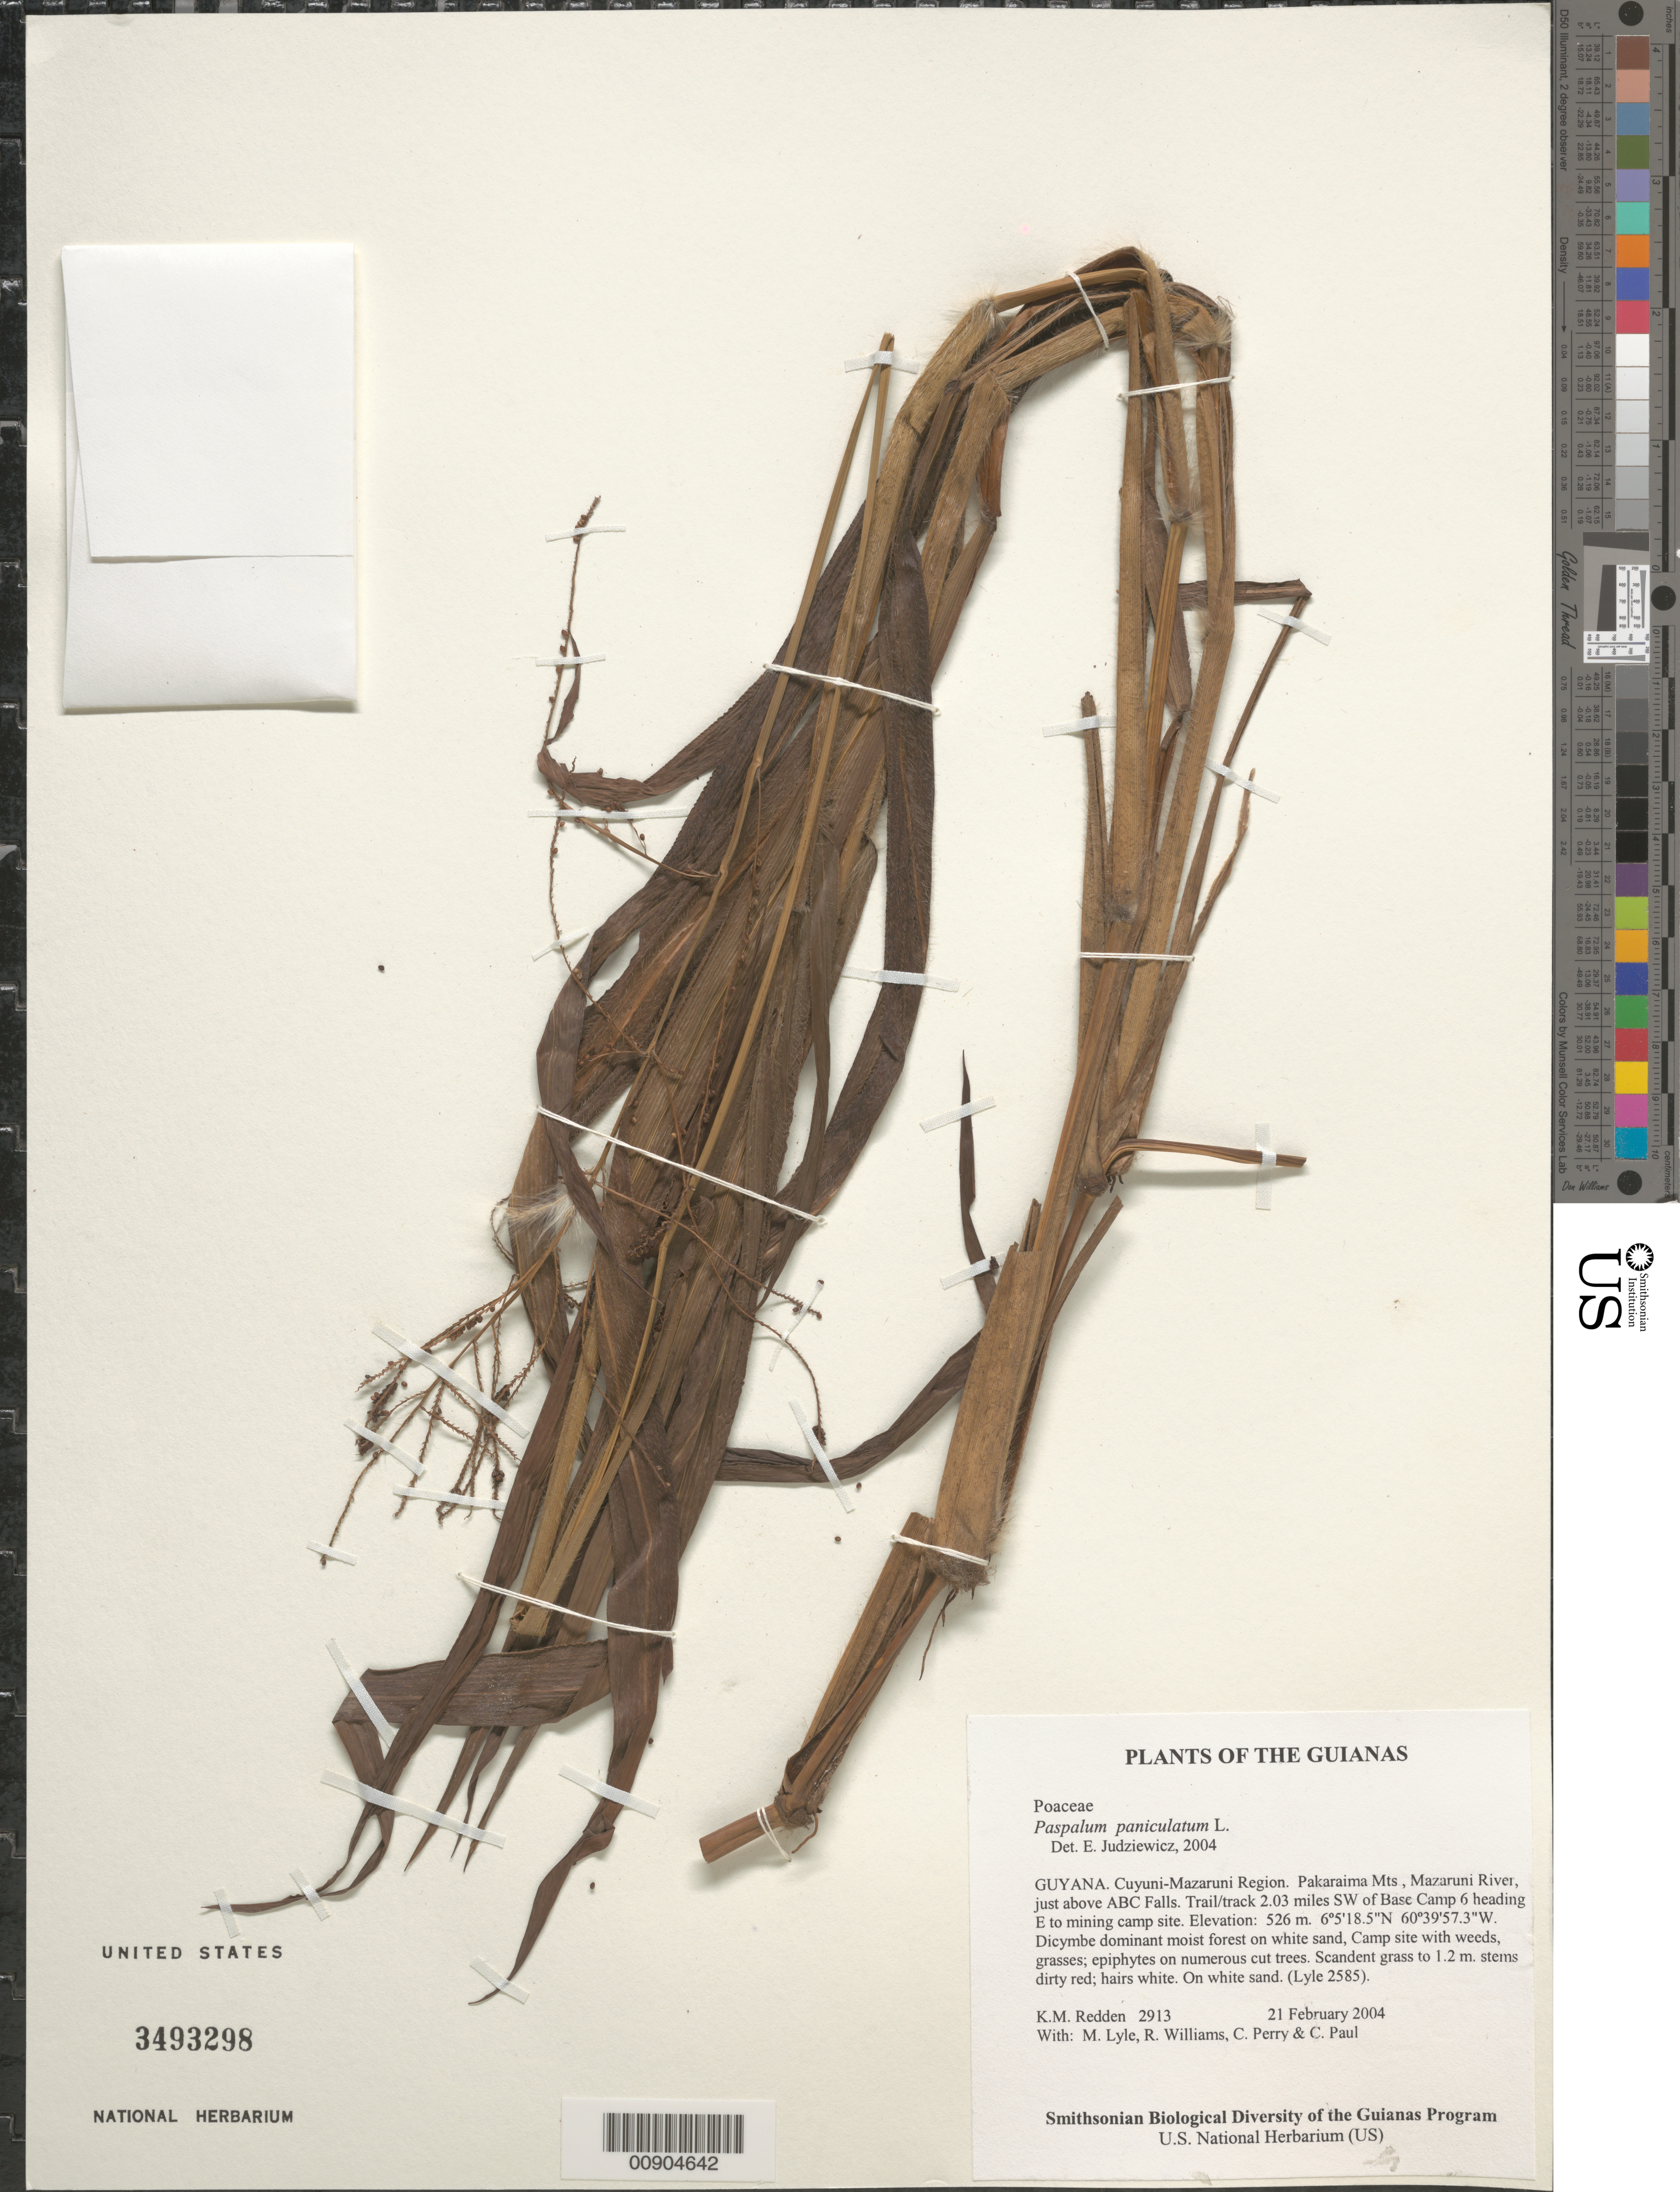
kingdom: Plantae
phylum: Tracheophyta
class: Liliopsida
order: Poales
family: Poaceae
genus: Paspalum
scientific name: Paspalum paniculatum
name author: L.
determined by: Judziewicz, E. J.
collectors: K. M. Redden, M. Lyle, R. Williams, C. Perry & C. Paul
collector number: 2913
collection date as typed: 21 February 2004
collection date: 2004-02-21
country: Guyana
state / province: Cuyuni-Mazaruni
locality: Pakaraima Mts., Mazaruni River, just above ABC Falls. Trail/track 2.03 miles SW of Base Camp 6 heading E to mining camp site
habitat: Dicymbe dominant moist forest on white sand. Camp site with weeds, grasses; epiphytes on numerous cut trees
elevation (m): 526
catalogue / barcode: US 3493298